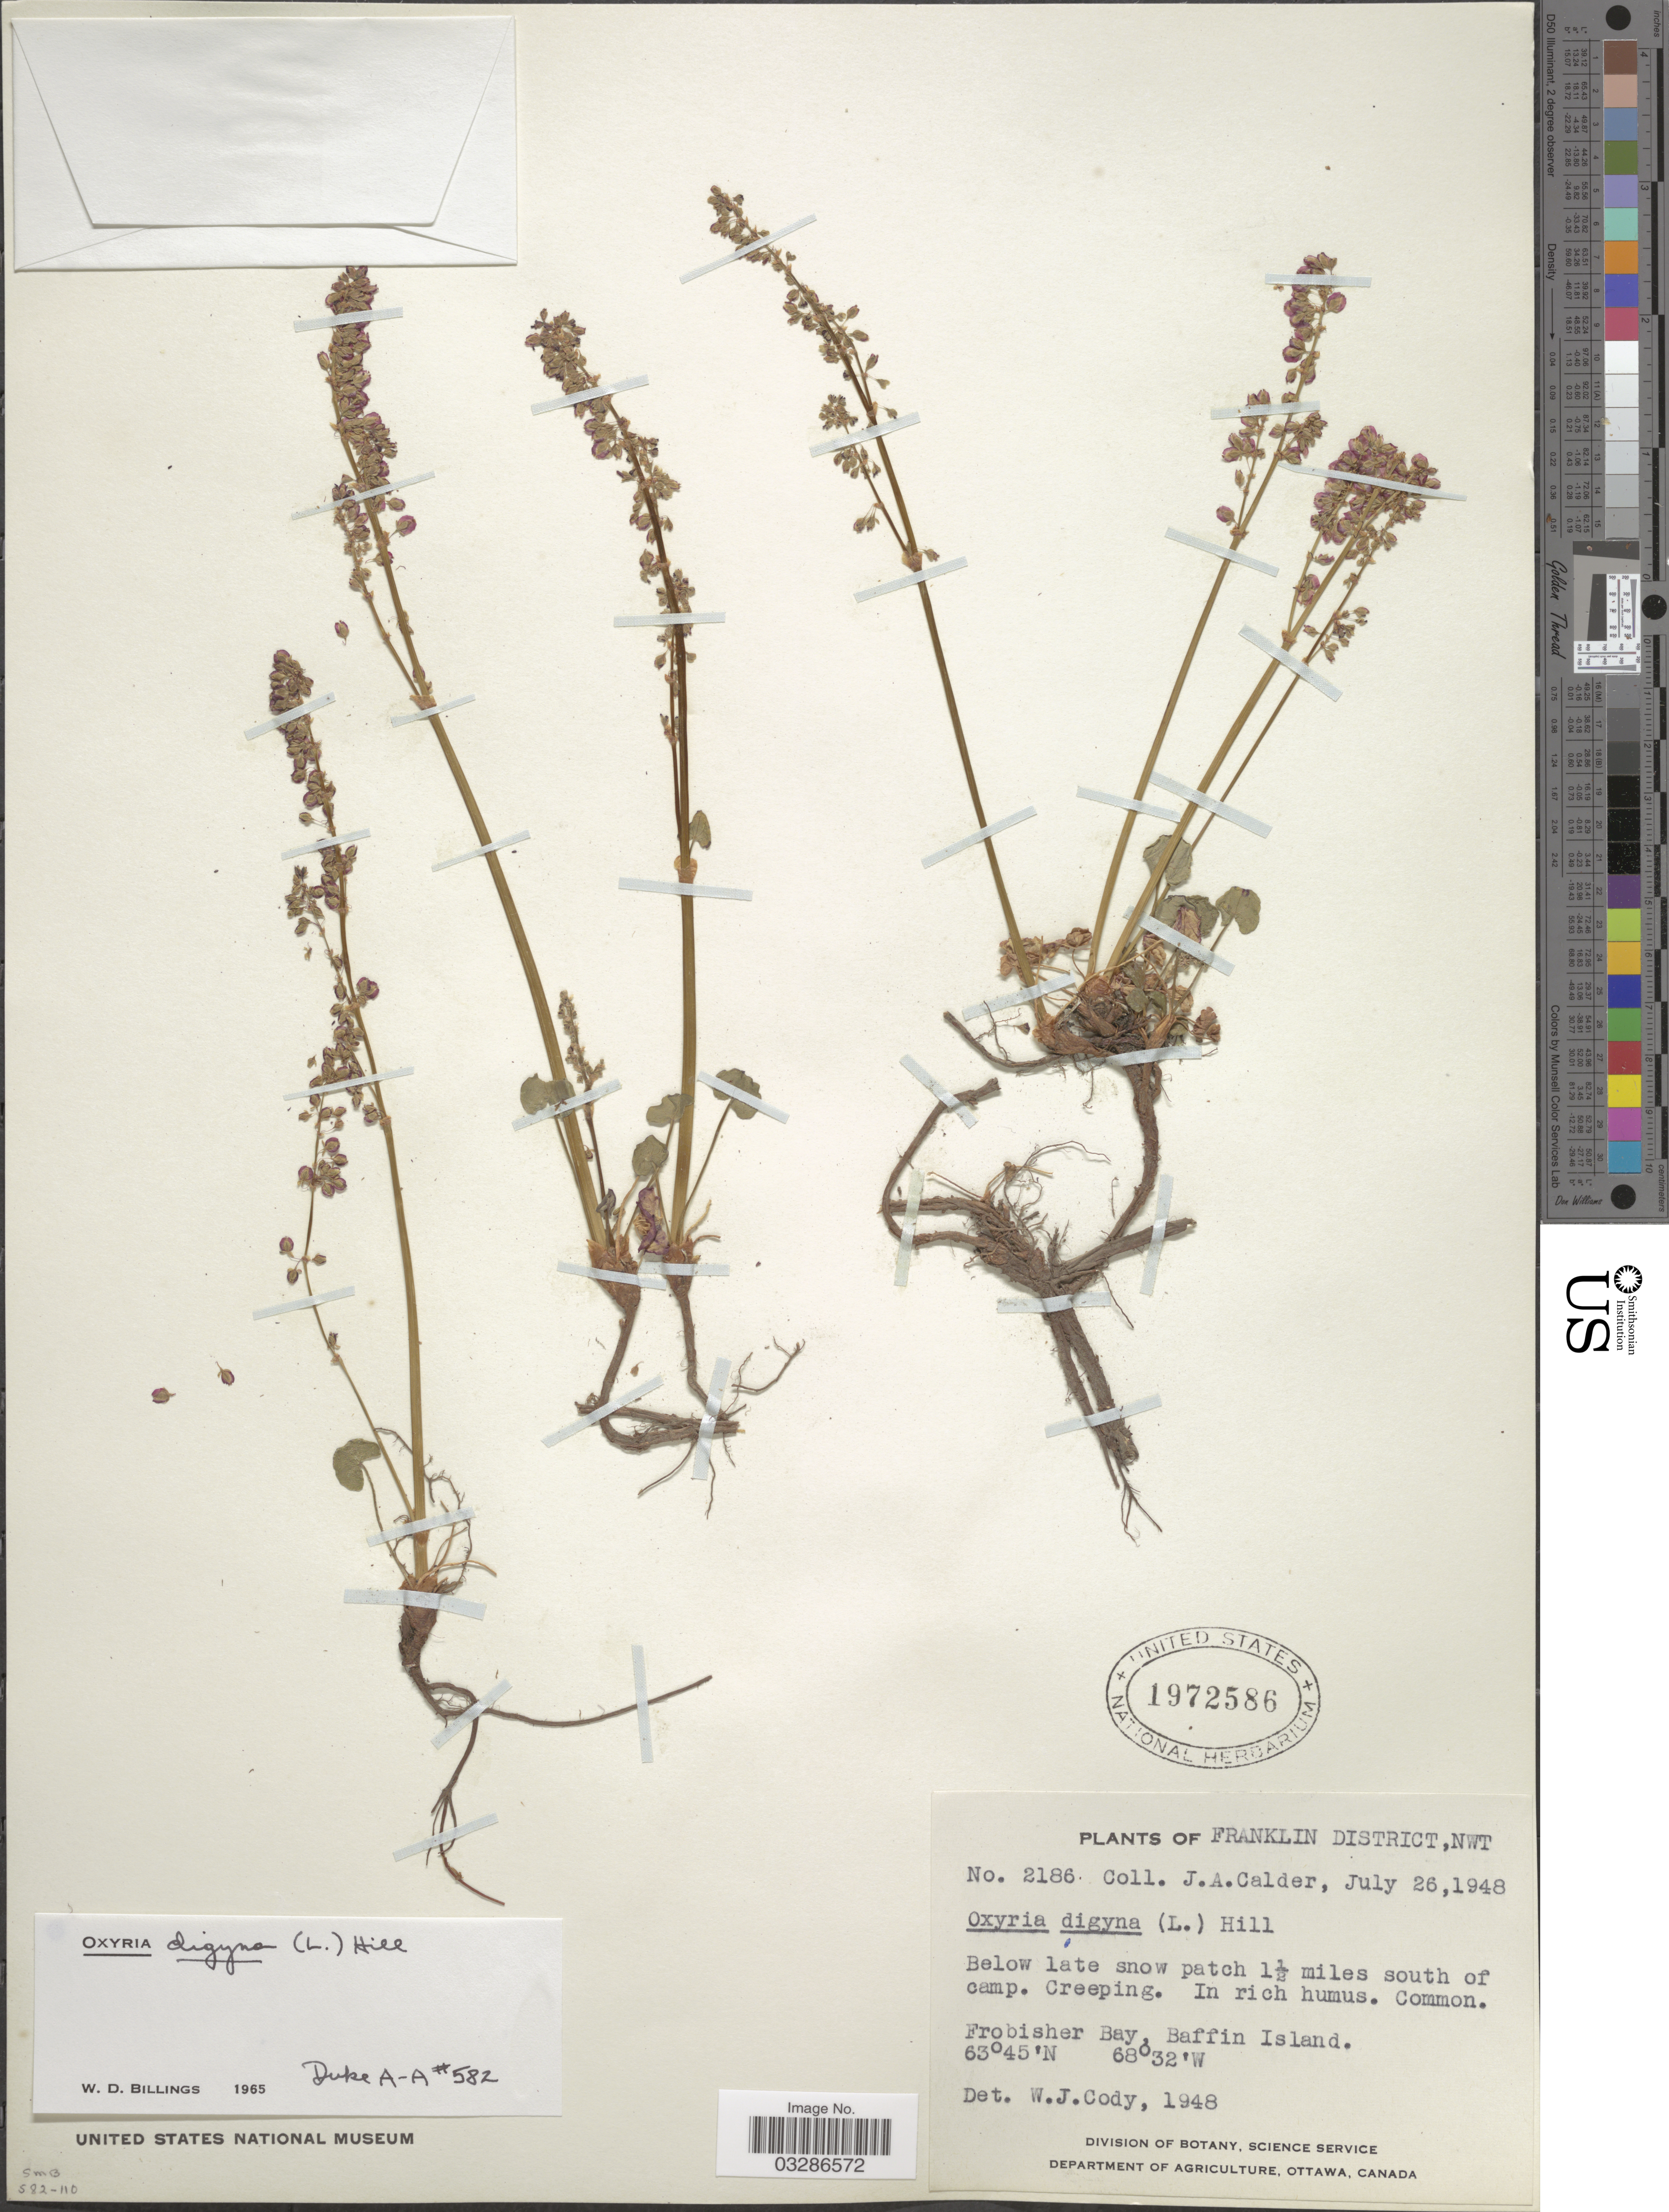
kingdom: Plantae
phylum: Tracheophyta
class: Magnoliopsida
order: Caryophyllales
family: Polygonaceae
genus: Oxyria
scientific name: Oxyria digyna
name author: (L.) Hill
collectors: J. A. Calder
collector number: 2186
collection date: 1948-07-26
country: Canada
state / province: Northwest Territories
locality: Franklin District, Below late snow patch 1½ miles south of camp, Frobisher Bay, Baffin Island.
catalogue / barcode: US 1972586